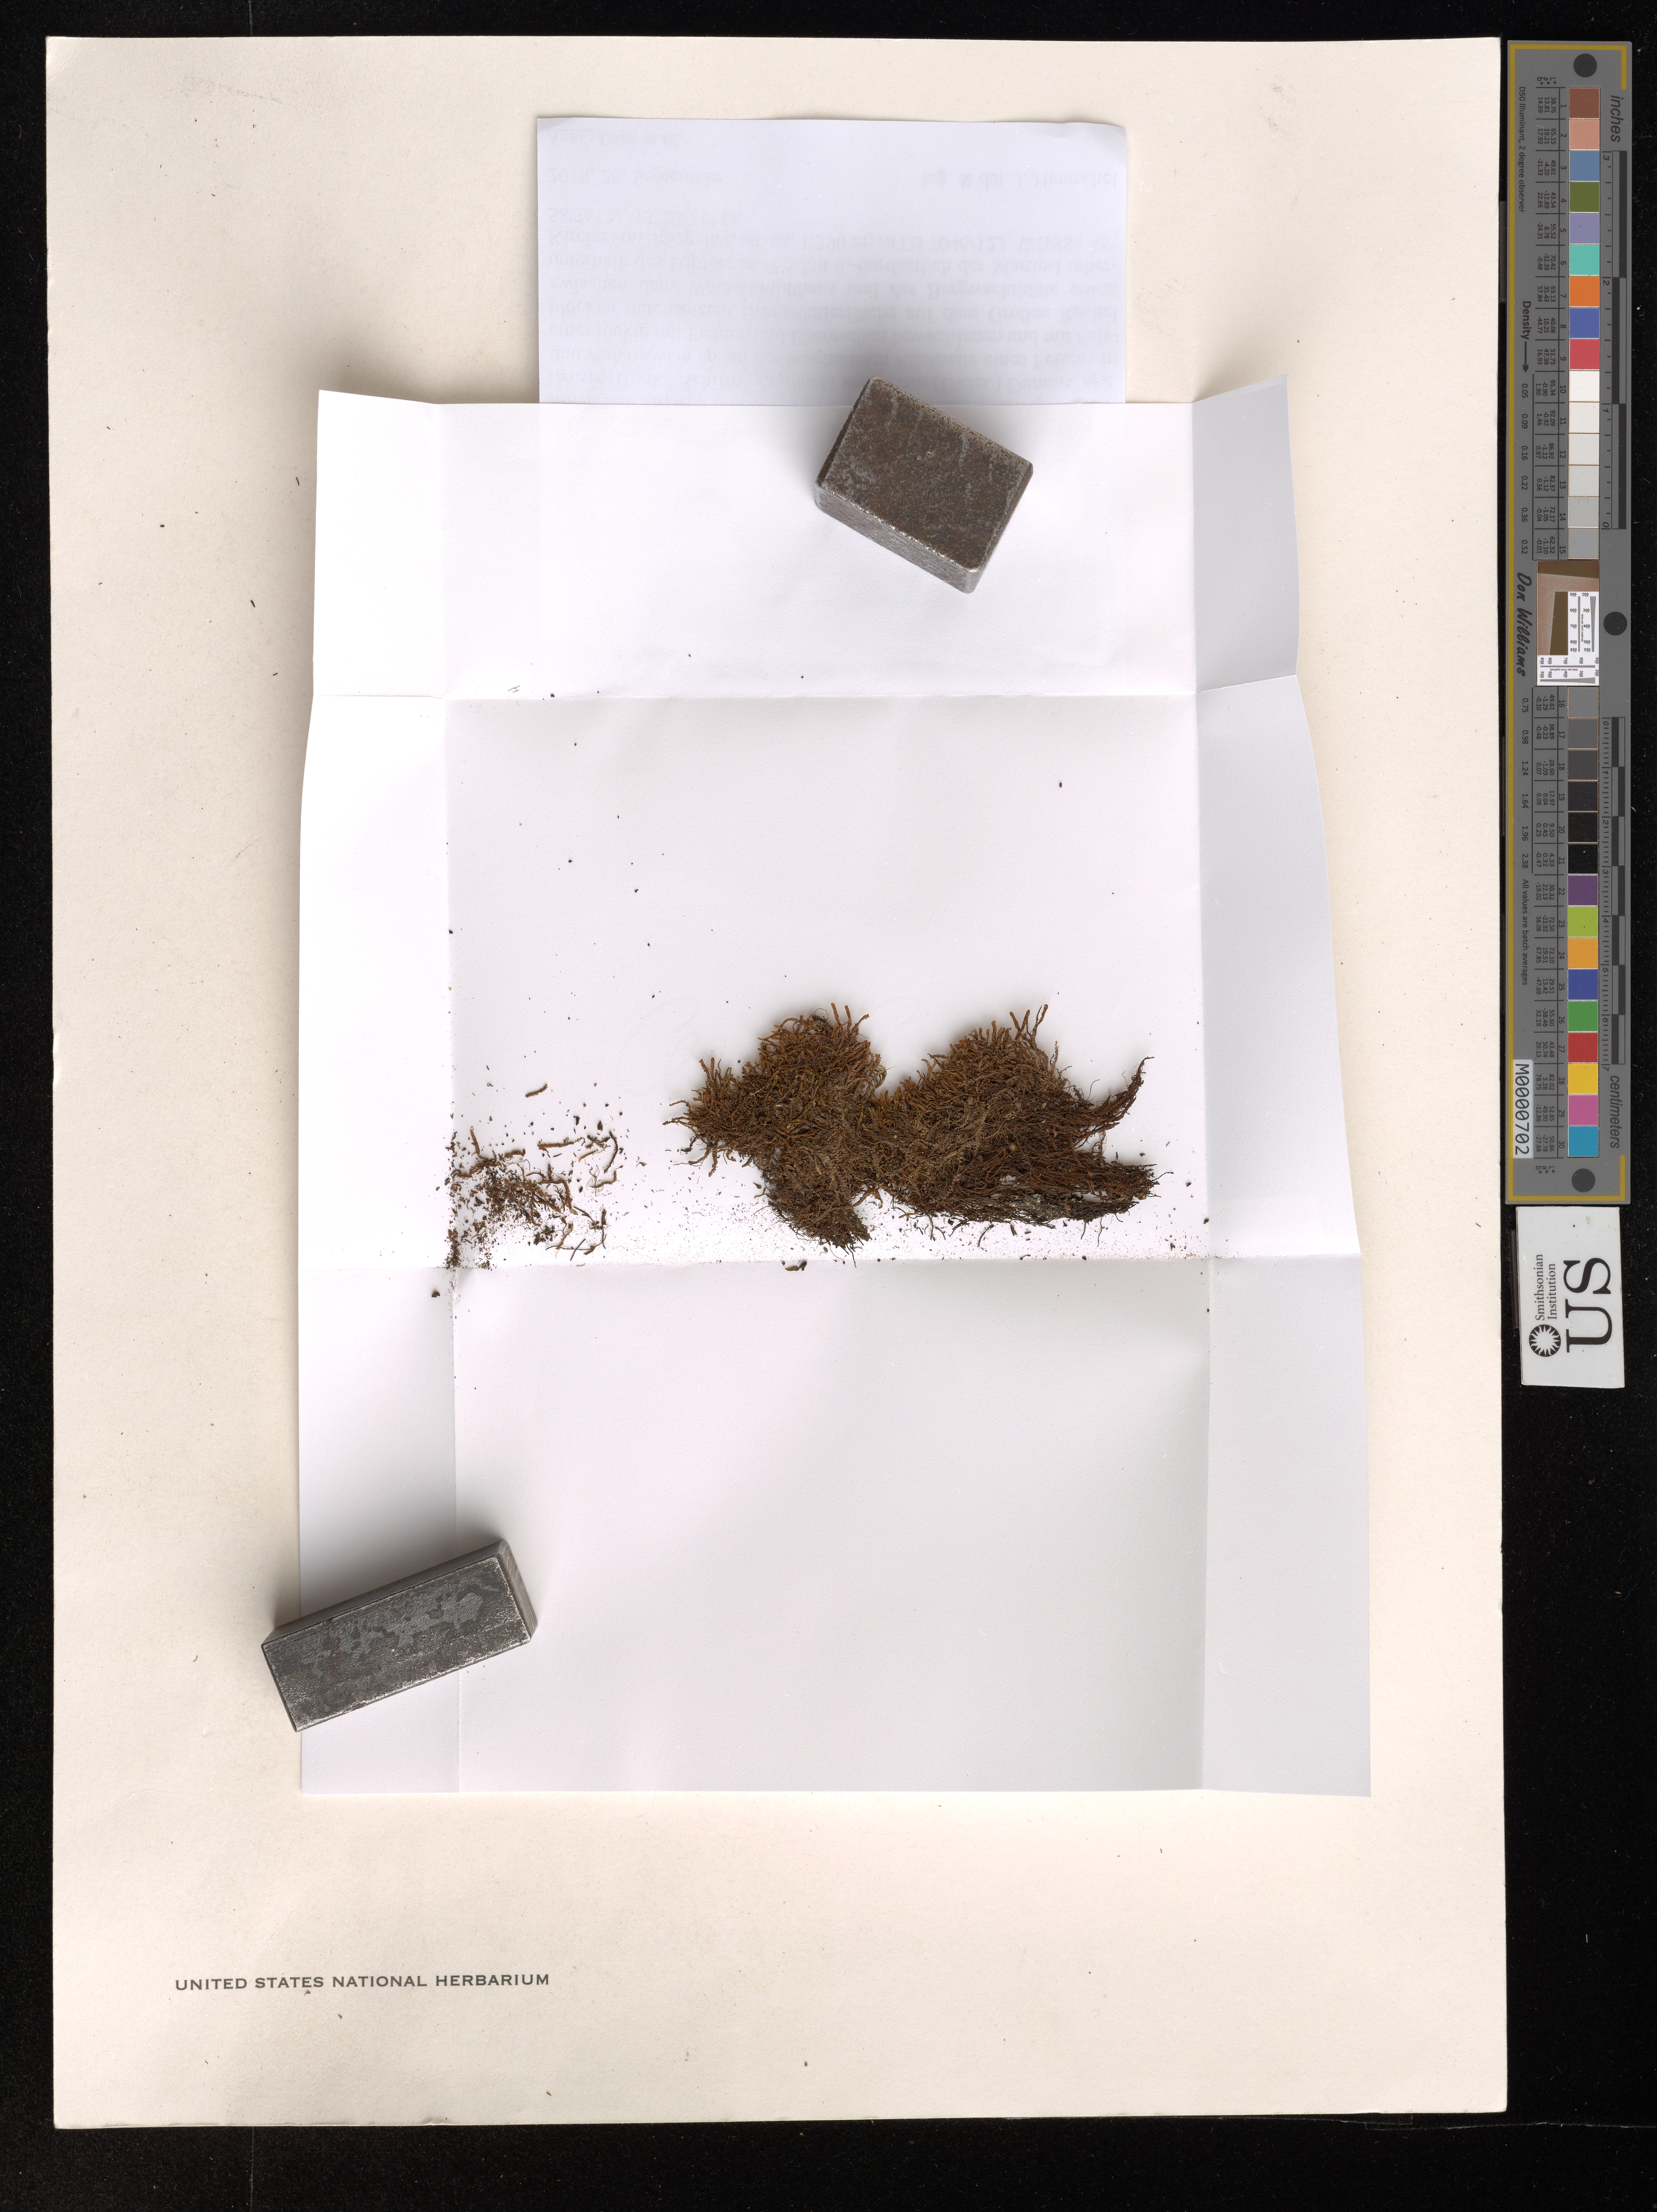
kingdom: Plantae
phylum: Marchantiophyta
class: Jungermanniopsida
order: Jungermanniales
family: Lepidoziaceae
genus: Bazzania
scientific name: Bazzania tricrenata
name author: (Wahlenb.) Lindb.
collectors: J. Hentschel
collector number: Bryo 6672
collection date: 2018-09-26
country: Germany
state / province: Bayern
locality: Hinterer Bayerischer Wald: Spiegelau: an der beschatteten Rückseite eines Felsens in einer lückig mit Fichten und Ebereschen bewachsenen und mit Felsblöcken durchsetzten Borkenkäferfläche auf dem Großen Rachel zwischen dem Waldschmidthaus und der Bergwachthütte etwas unterhalb des Gipfels ca. 7,5 km n.-nordöstlich der Martin-Luther-Kirche von Spiegelau; MTB 7046/123, WGS84.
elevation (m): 1.39